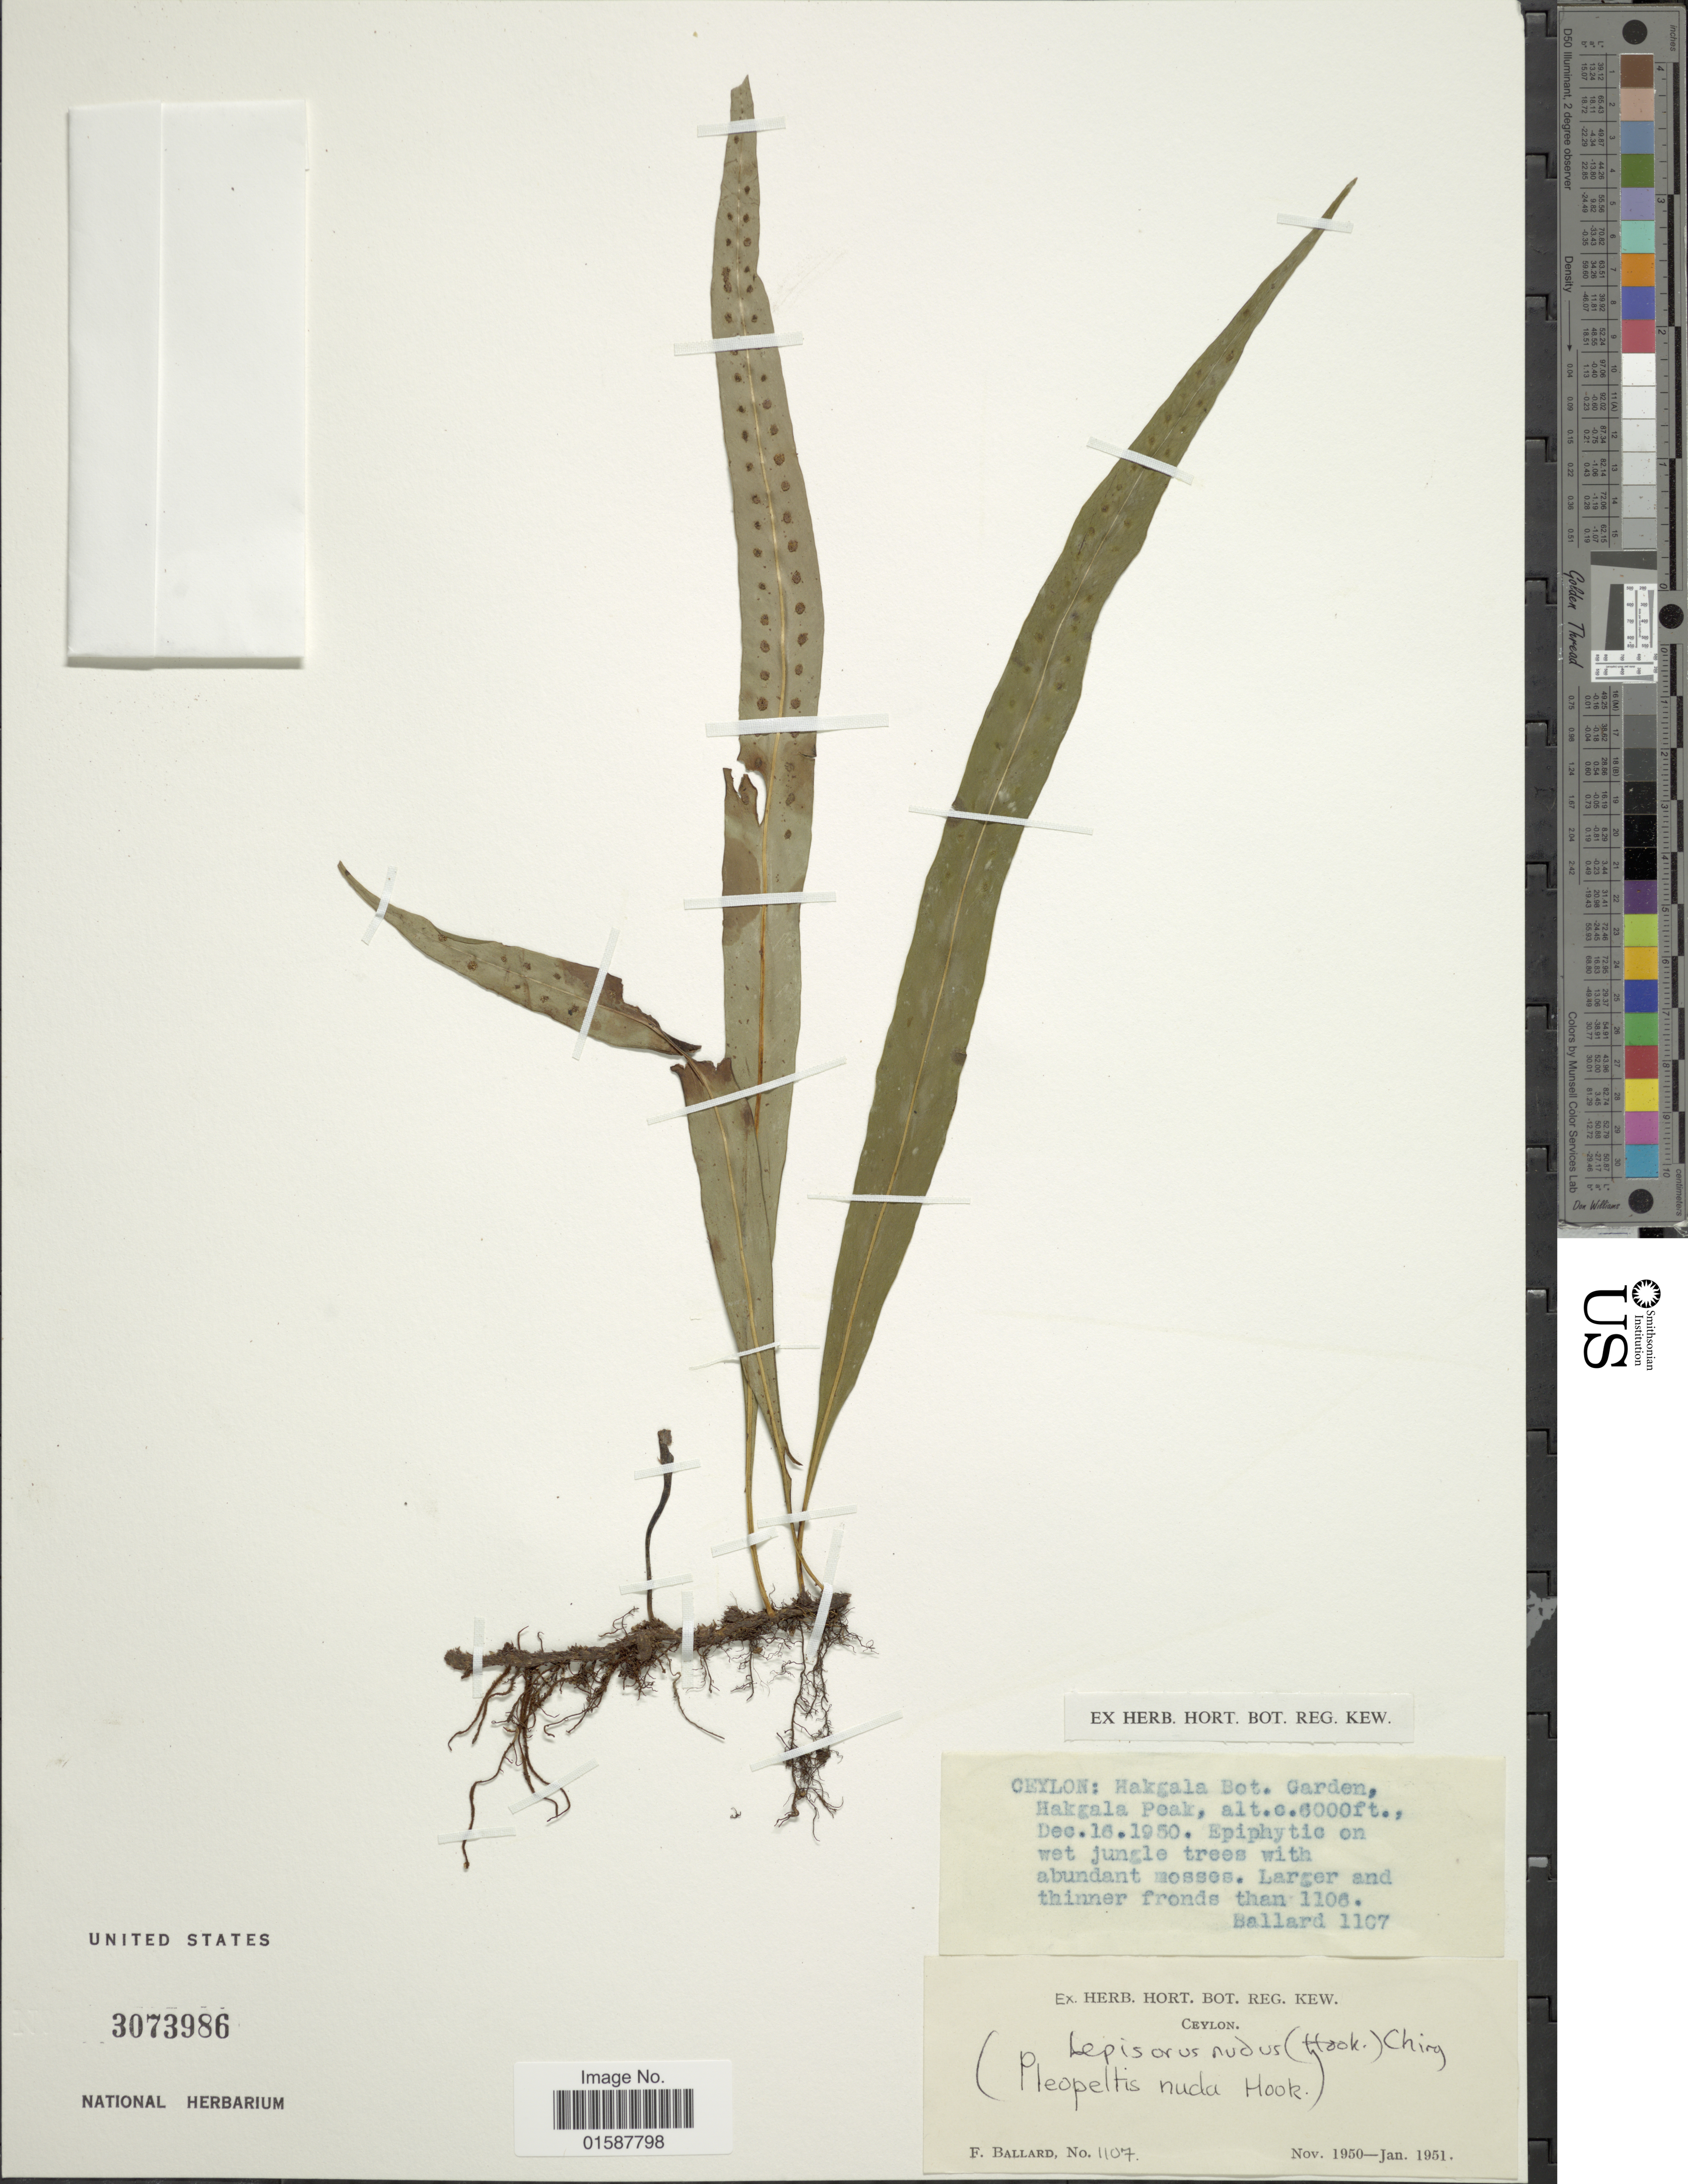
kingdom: Plantae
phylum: Tracheophyta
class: Polypodiopsida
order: Polypodiales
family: Polypodiaceae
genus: Lepisorus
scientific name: Lepisorus nuduisculum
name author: (Kunze)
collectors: F. Ballard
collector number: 1107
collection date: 1950-12-16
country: Sri Lanka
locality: Ceylon: Hakgala Bot. Garden, Hakgala Peak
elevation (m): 1829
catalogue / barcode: US 3073986